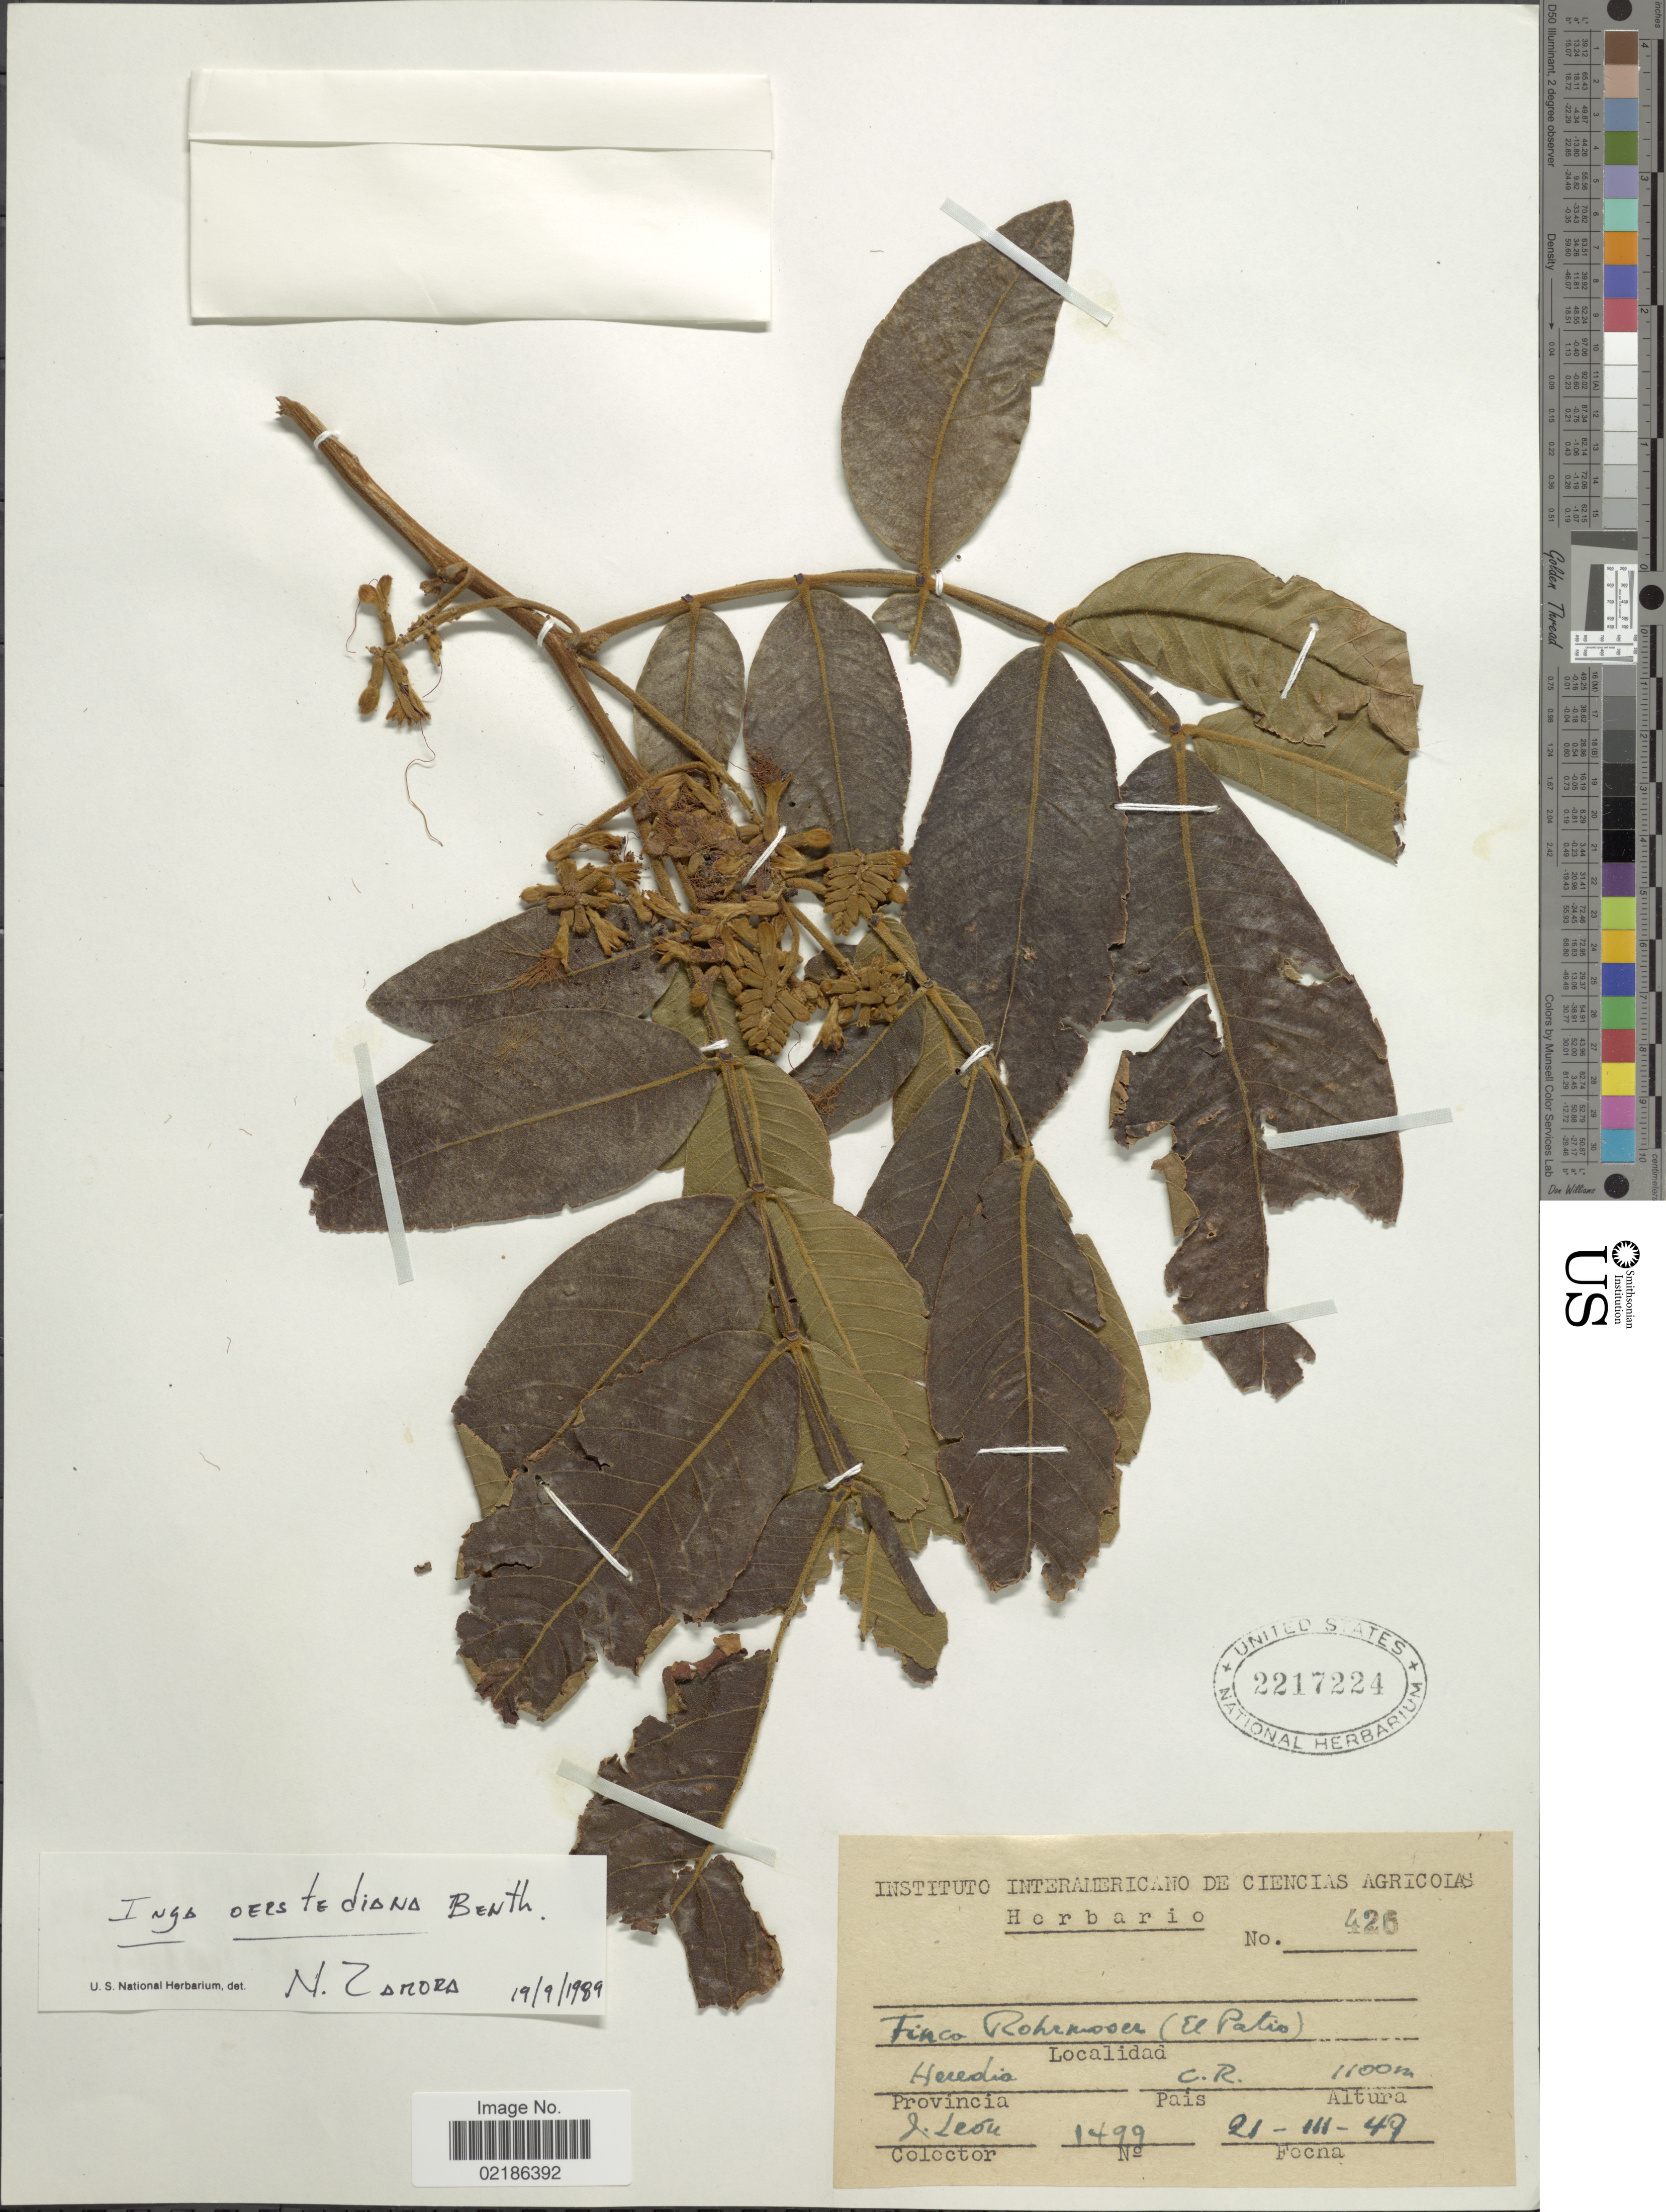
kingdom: Plantae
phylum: Tracheophyta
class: Magnoliopsida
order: Fabales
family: Fabaceae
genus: Inga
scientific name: Inga oerstediana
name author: Benth.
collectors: J. León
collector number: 1499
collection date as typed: Transcribed d/m/y: 21/3/49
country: Costa Rica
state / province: Heredia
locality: Finca Rohrmoser (El Patio)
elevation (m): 1100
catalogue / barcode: US 2217224